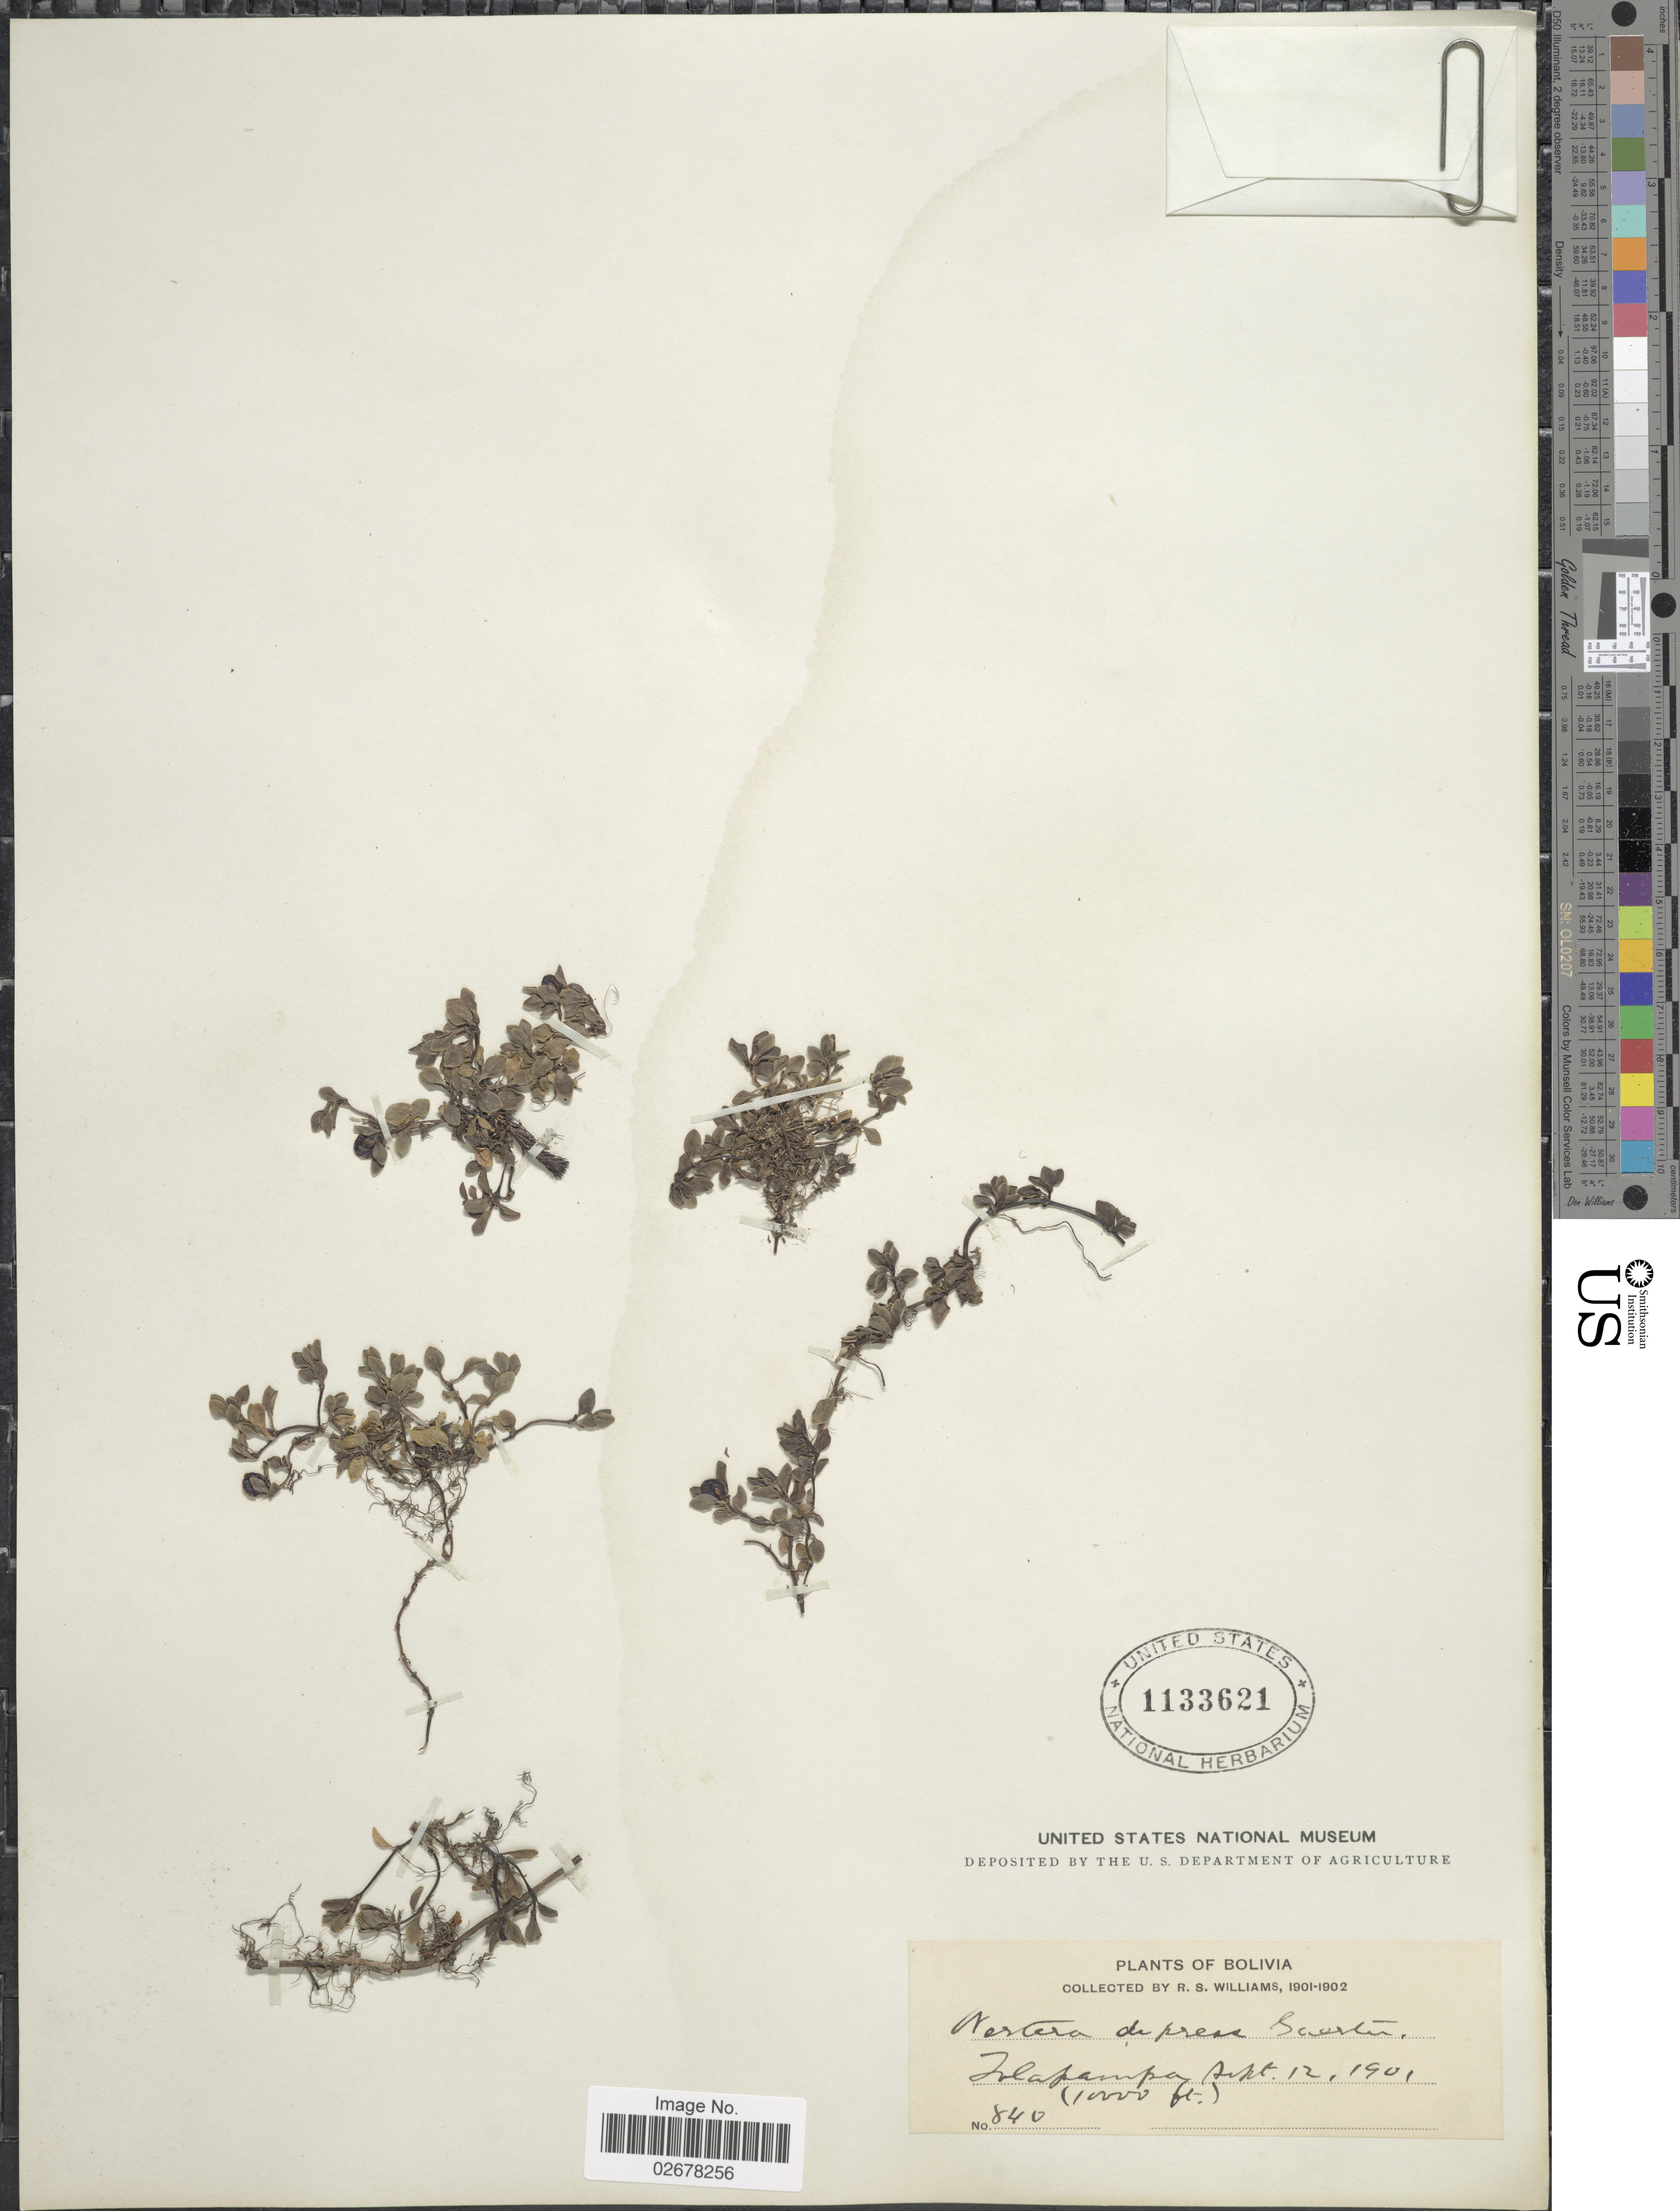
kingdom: Plantae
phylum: Tracheophyta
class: Magnoliopsida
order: Gentianales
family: Rubiaceae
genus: Nertera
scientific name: Nertera depressa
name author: Banks & Sol. ex Gaertn.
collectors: R. S. Williams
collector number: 840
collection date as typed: Sep 12, 1901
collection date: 1901-09-12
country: Bolivia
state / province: La Páz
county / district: Larecaja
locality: Tolapampa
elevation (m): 3048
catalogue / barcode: US 1133621